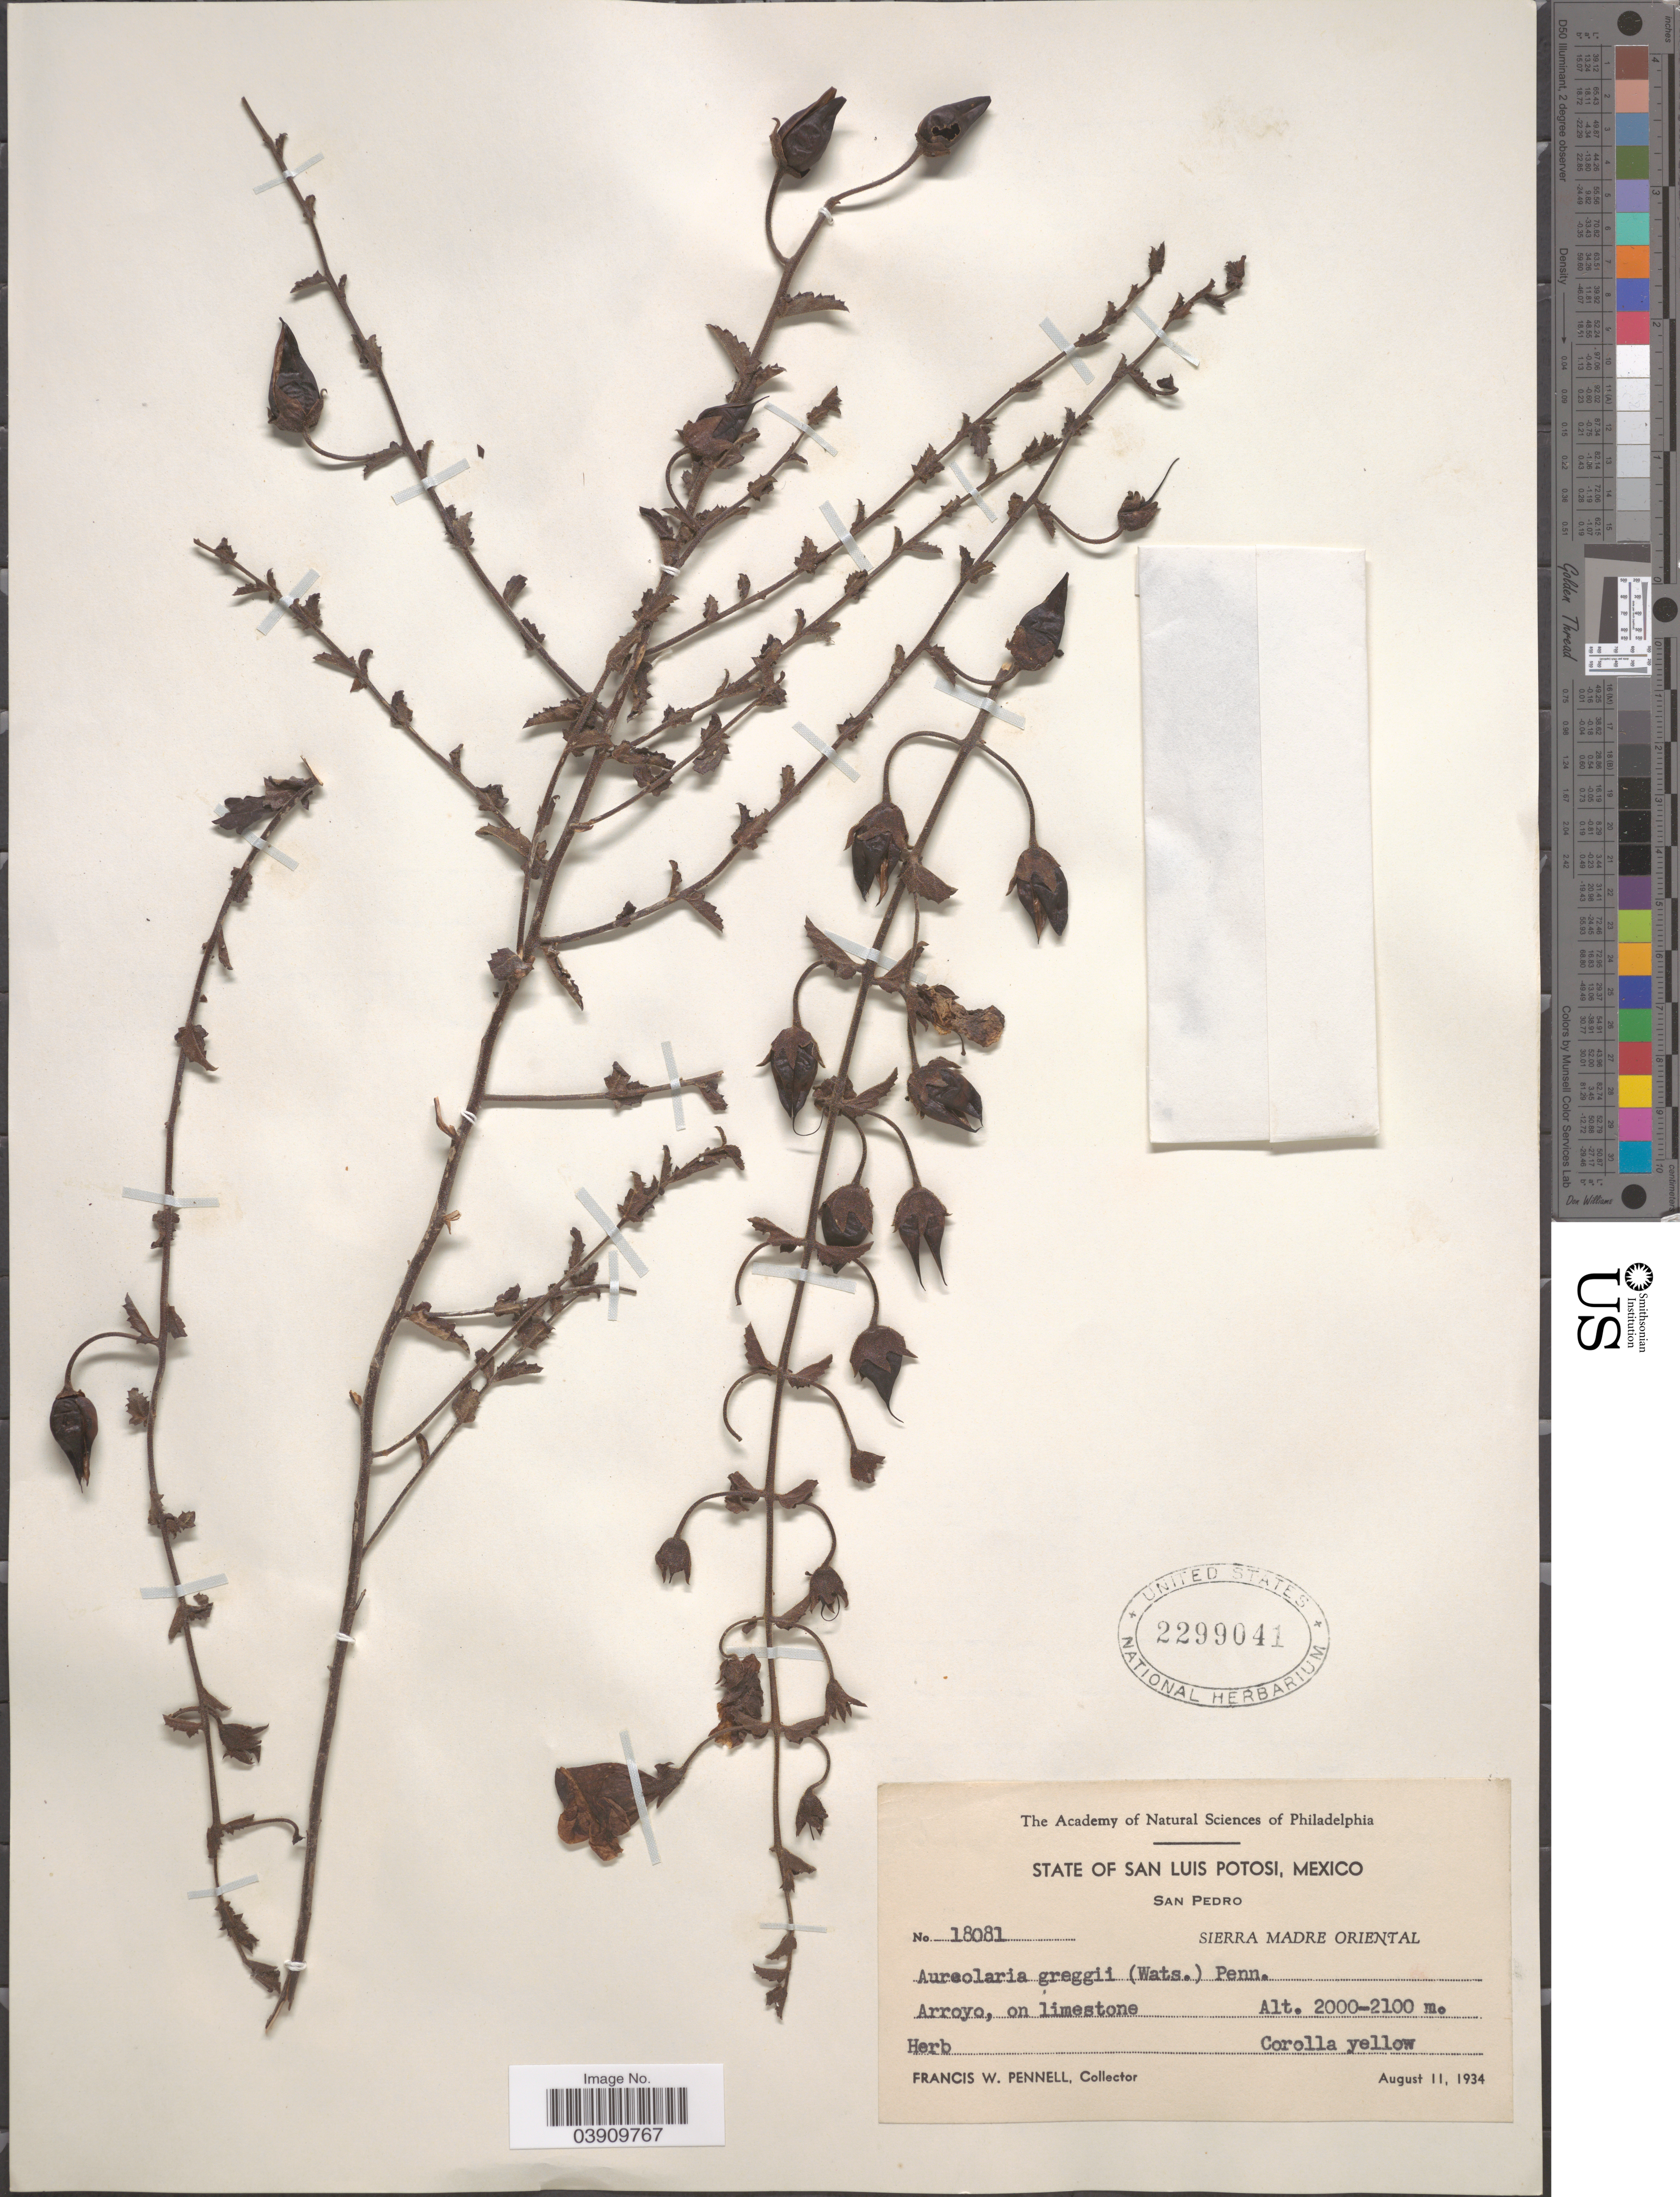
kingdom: Plantae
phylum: Tracheophyta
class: Magnoliopsida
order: Lamiales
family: Orobanchaceae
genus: Aureolaria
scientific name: Aureolaria greggii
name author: (S. Watson) Pennell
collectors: F. W. Pennell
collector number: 18081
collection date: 1934-08-11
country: Mexico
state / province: San Luis Potosí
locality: San Pedro. Sierra Madre Oriental.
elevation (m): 2000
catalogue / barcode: US 2299041